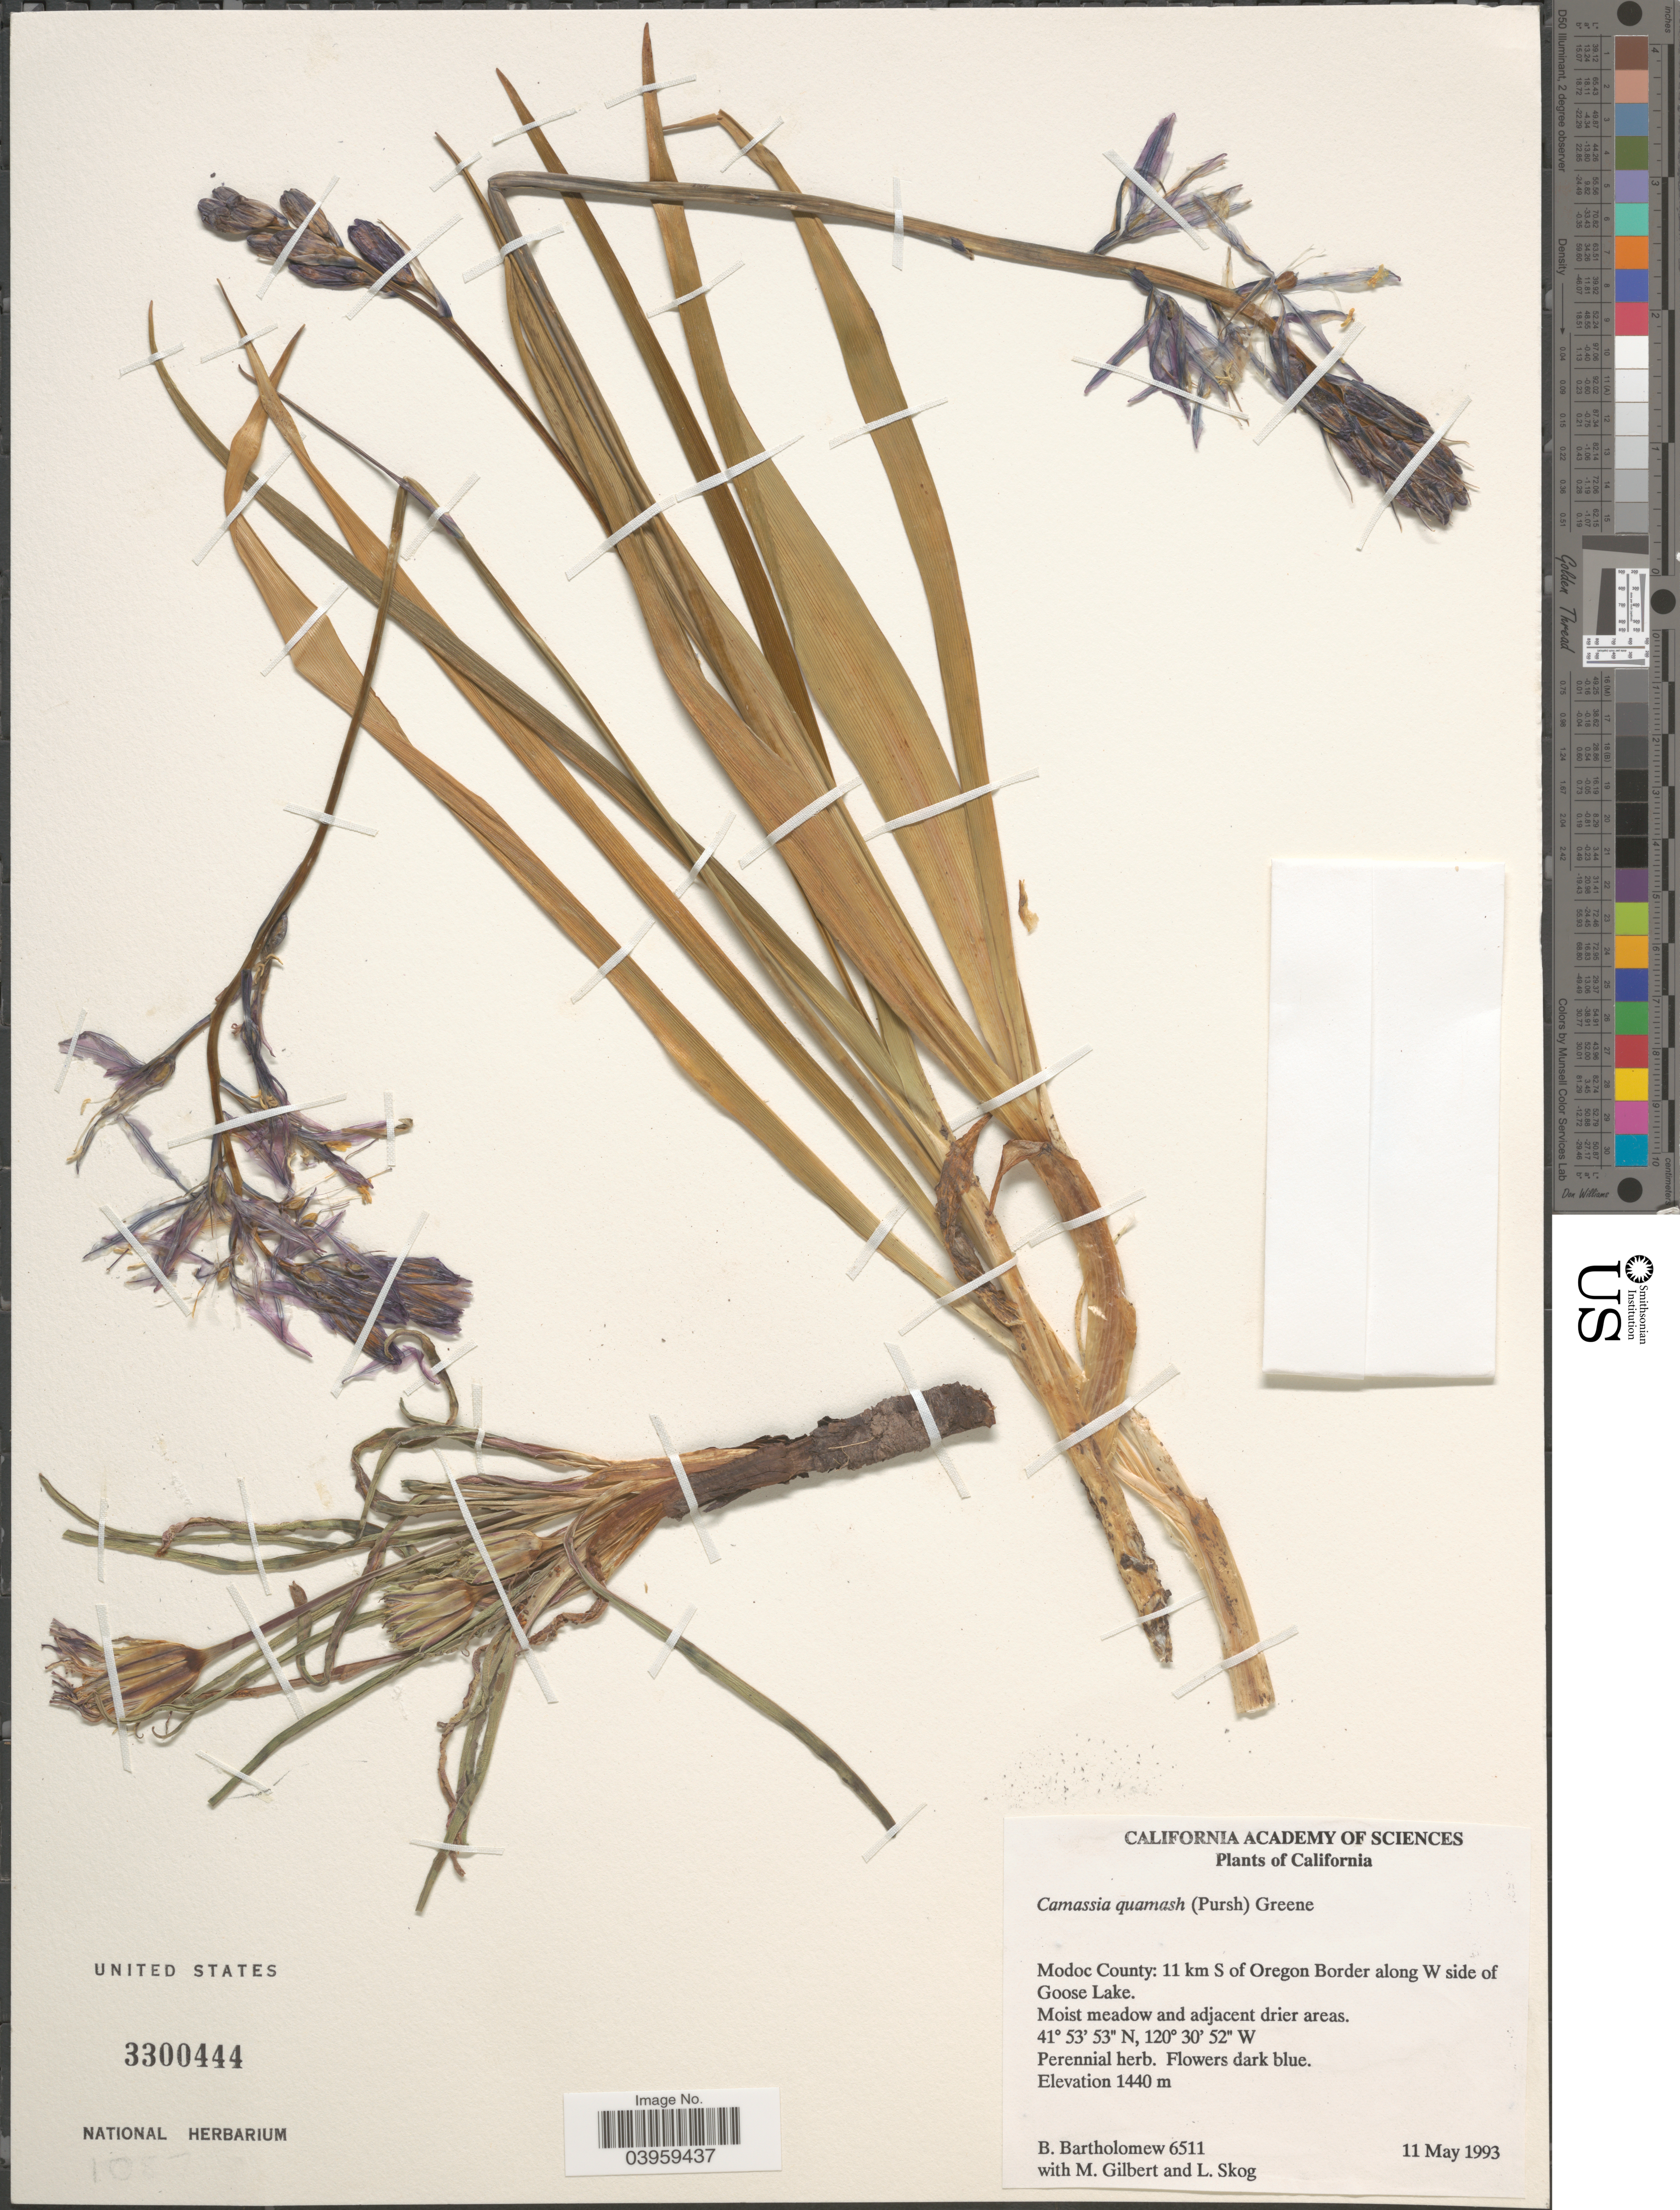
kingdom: Plantae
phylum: Tracheophyta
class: Liliopsida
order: Asparagales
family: Asparagaceae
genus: Camassia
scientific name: Camassia quamash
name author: (Pursh) Greene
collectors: B. Bartholomew, M. Gilbert & L. E. Skog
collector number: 6511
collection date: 1993-05-11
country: United States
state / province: California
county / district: Modoc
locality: Modoc County: 11 km S of Oregon Border along W side of Goose Lake. Moist meadow and adjacent drier areas.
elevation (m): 1440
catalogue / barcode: US 3300444